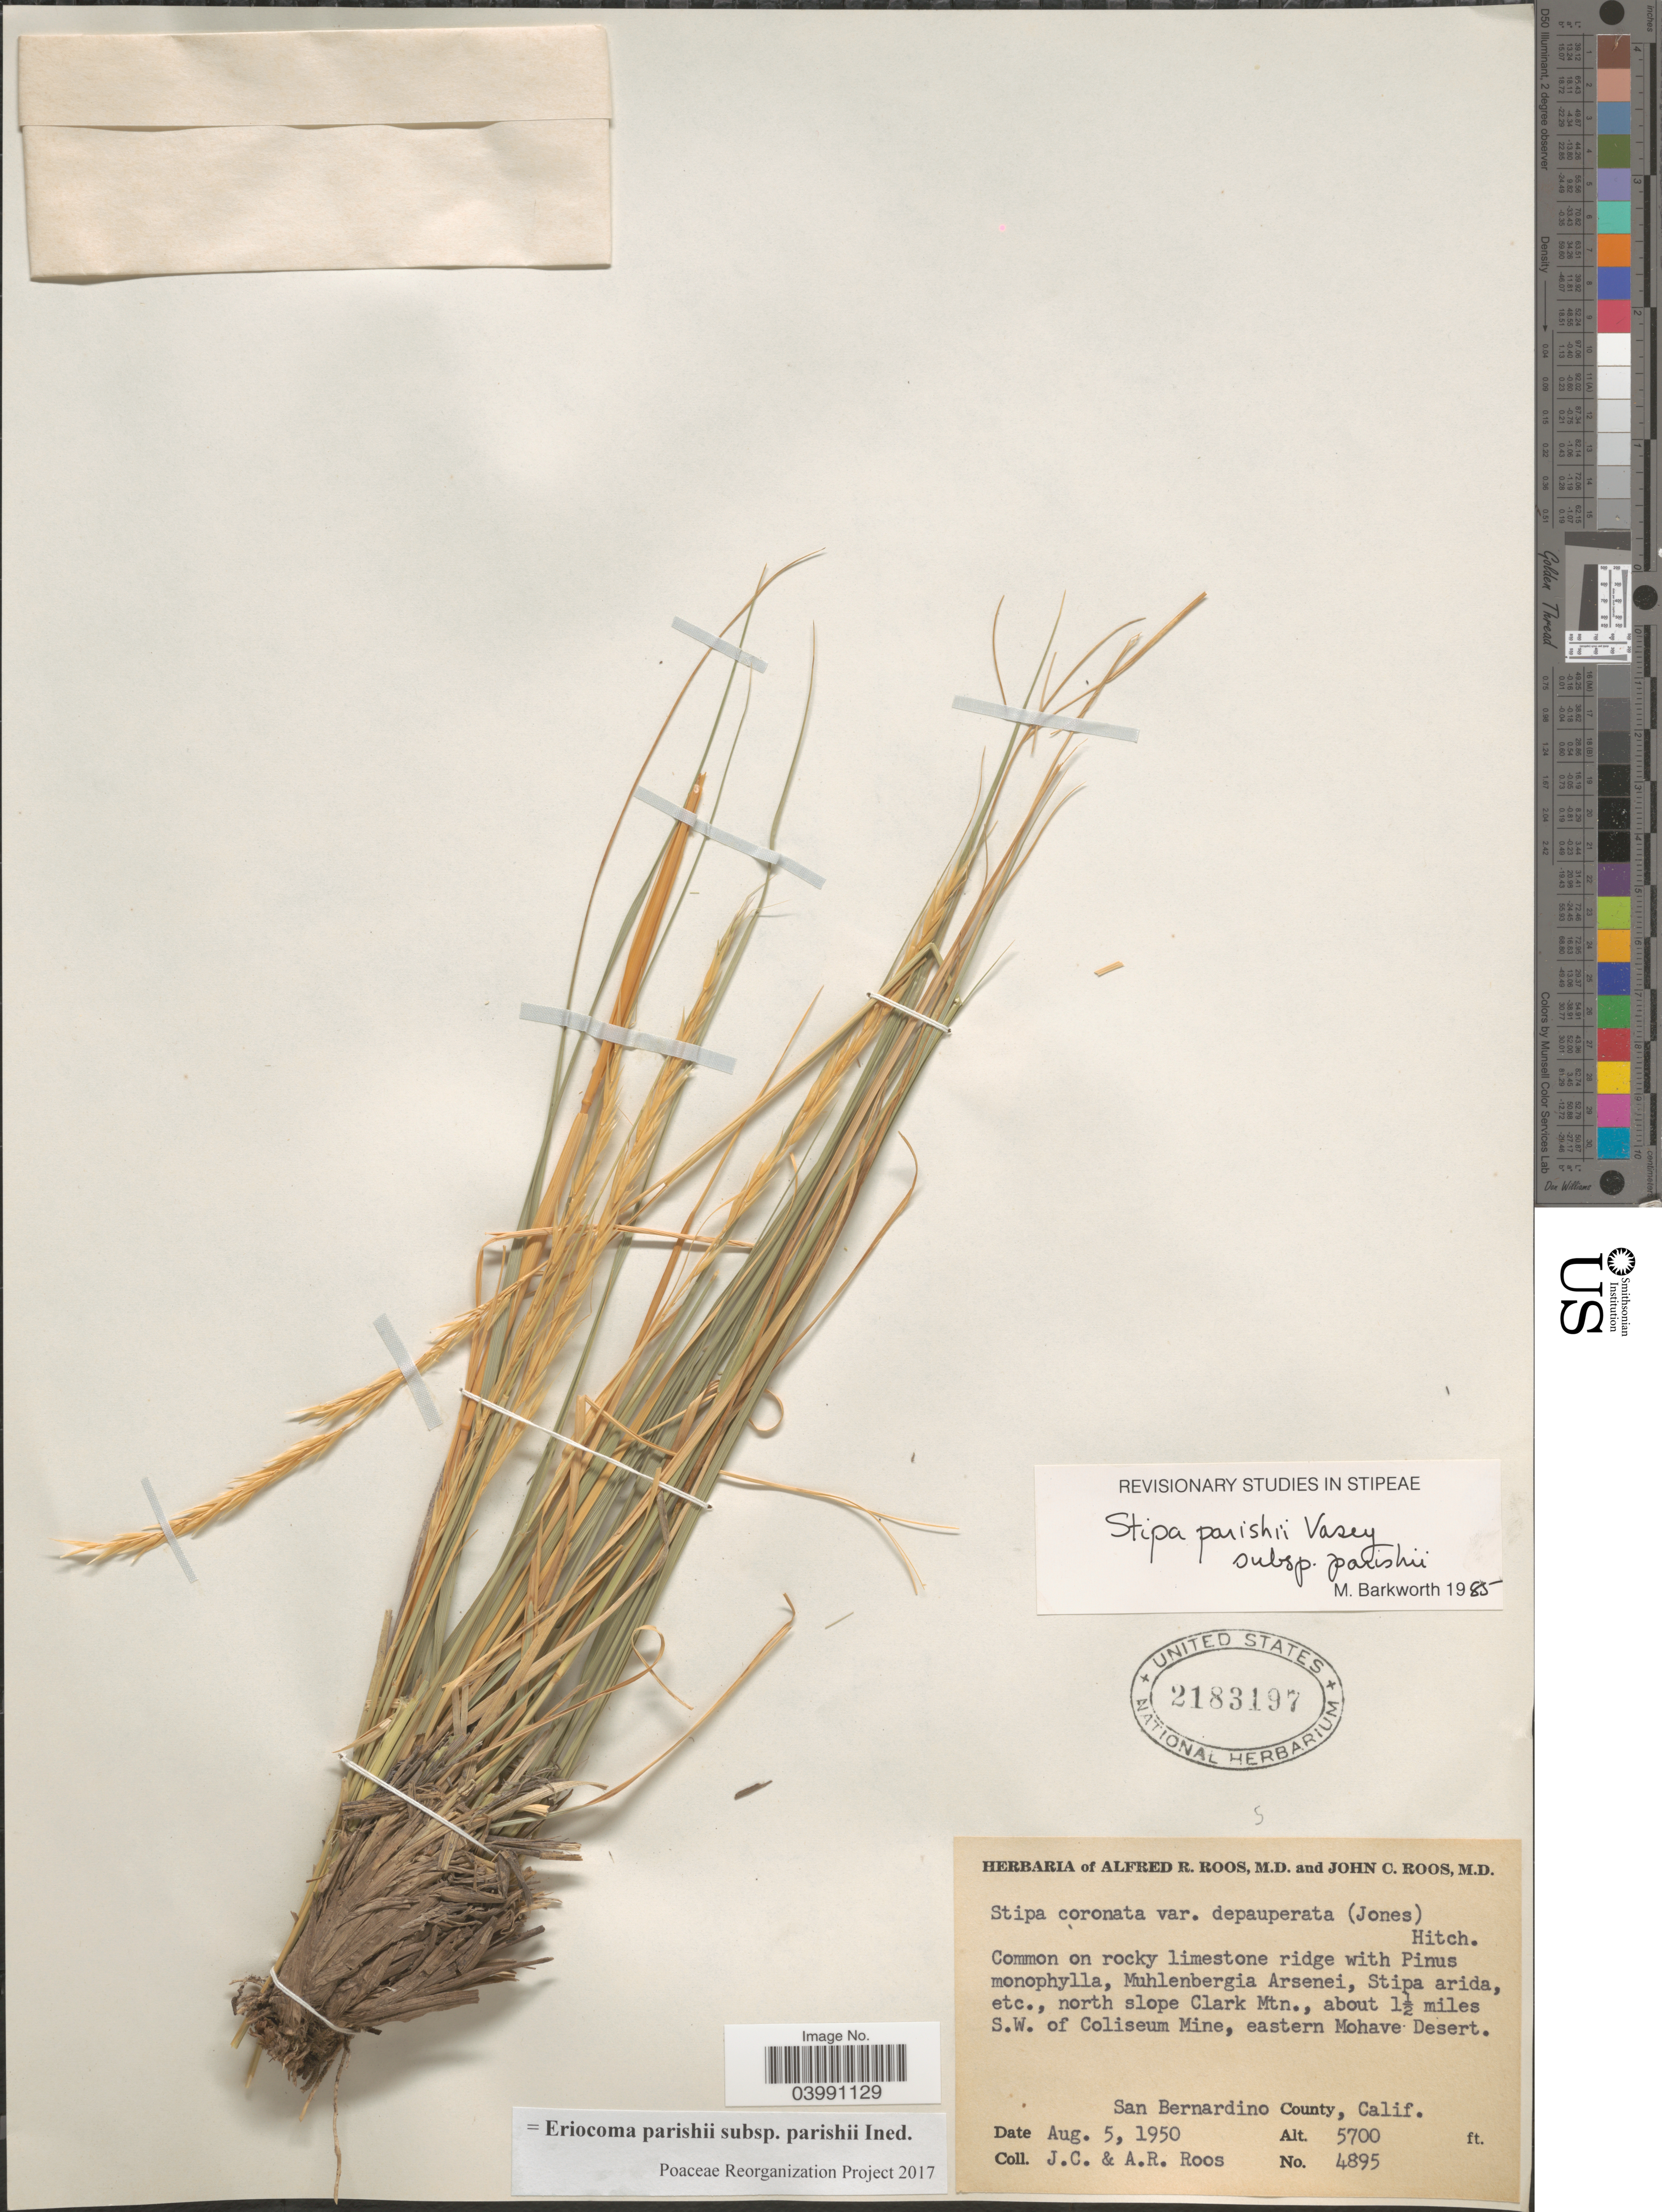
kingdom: Plantae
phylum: Tracheophyta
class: Liliopsida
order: Poales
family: Poaceae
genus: Eriocoma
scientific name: Eriocoma parishii subsp. parishii ined.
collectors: J. C. Roos & A. R. Roos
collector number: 4895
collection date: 1950-08-05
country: United States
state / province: California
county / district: San Bernardino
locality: North slope Clark Mtn., about 1½ miles S.W. of Coliseum Mine, eastern Mohave Desert. San Bernardino County.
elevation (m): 1737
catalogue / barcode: US 2183197